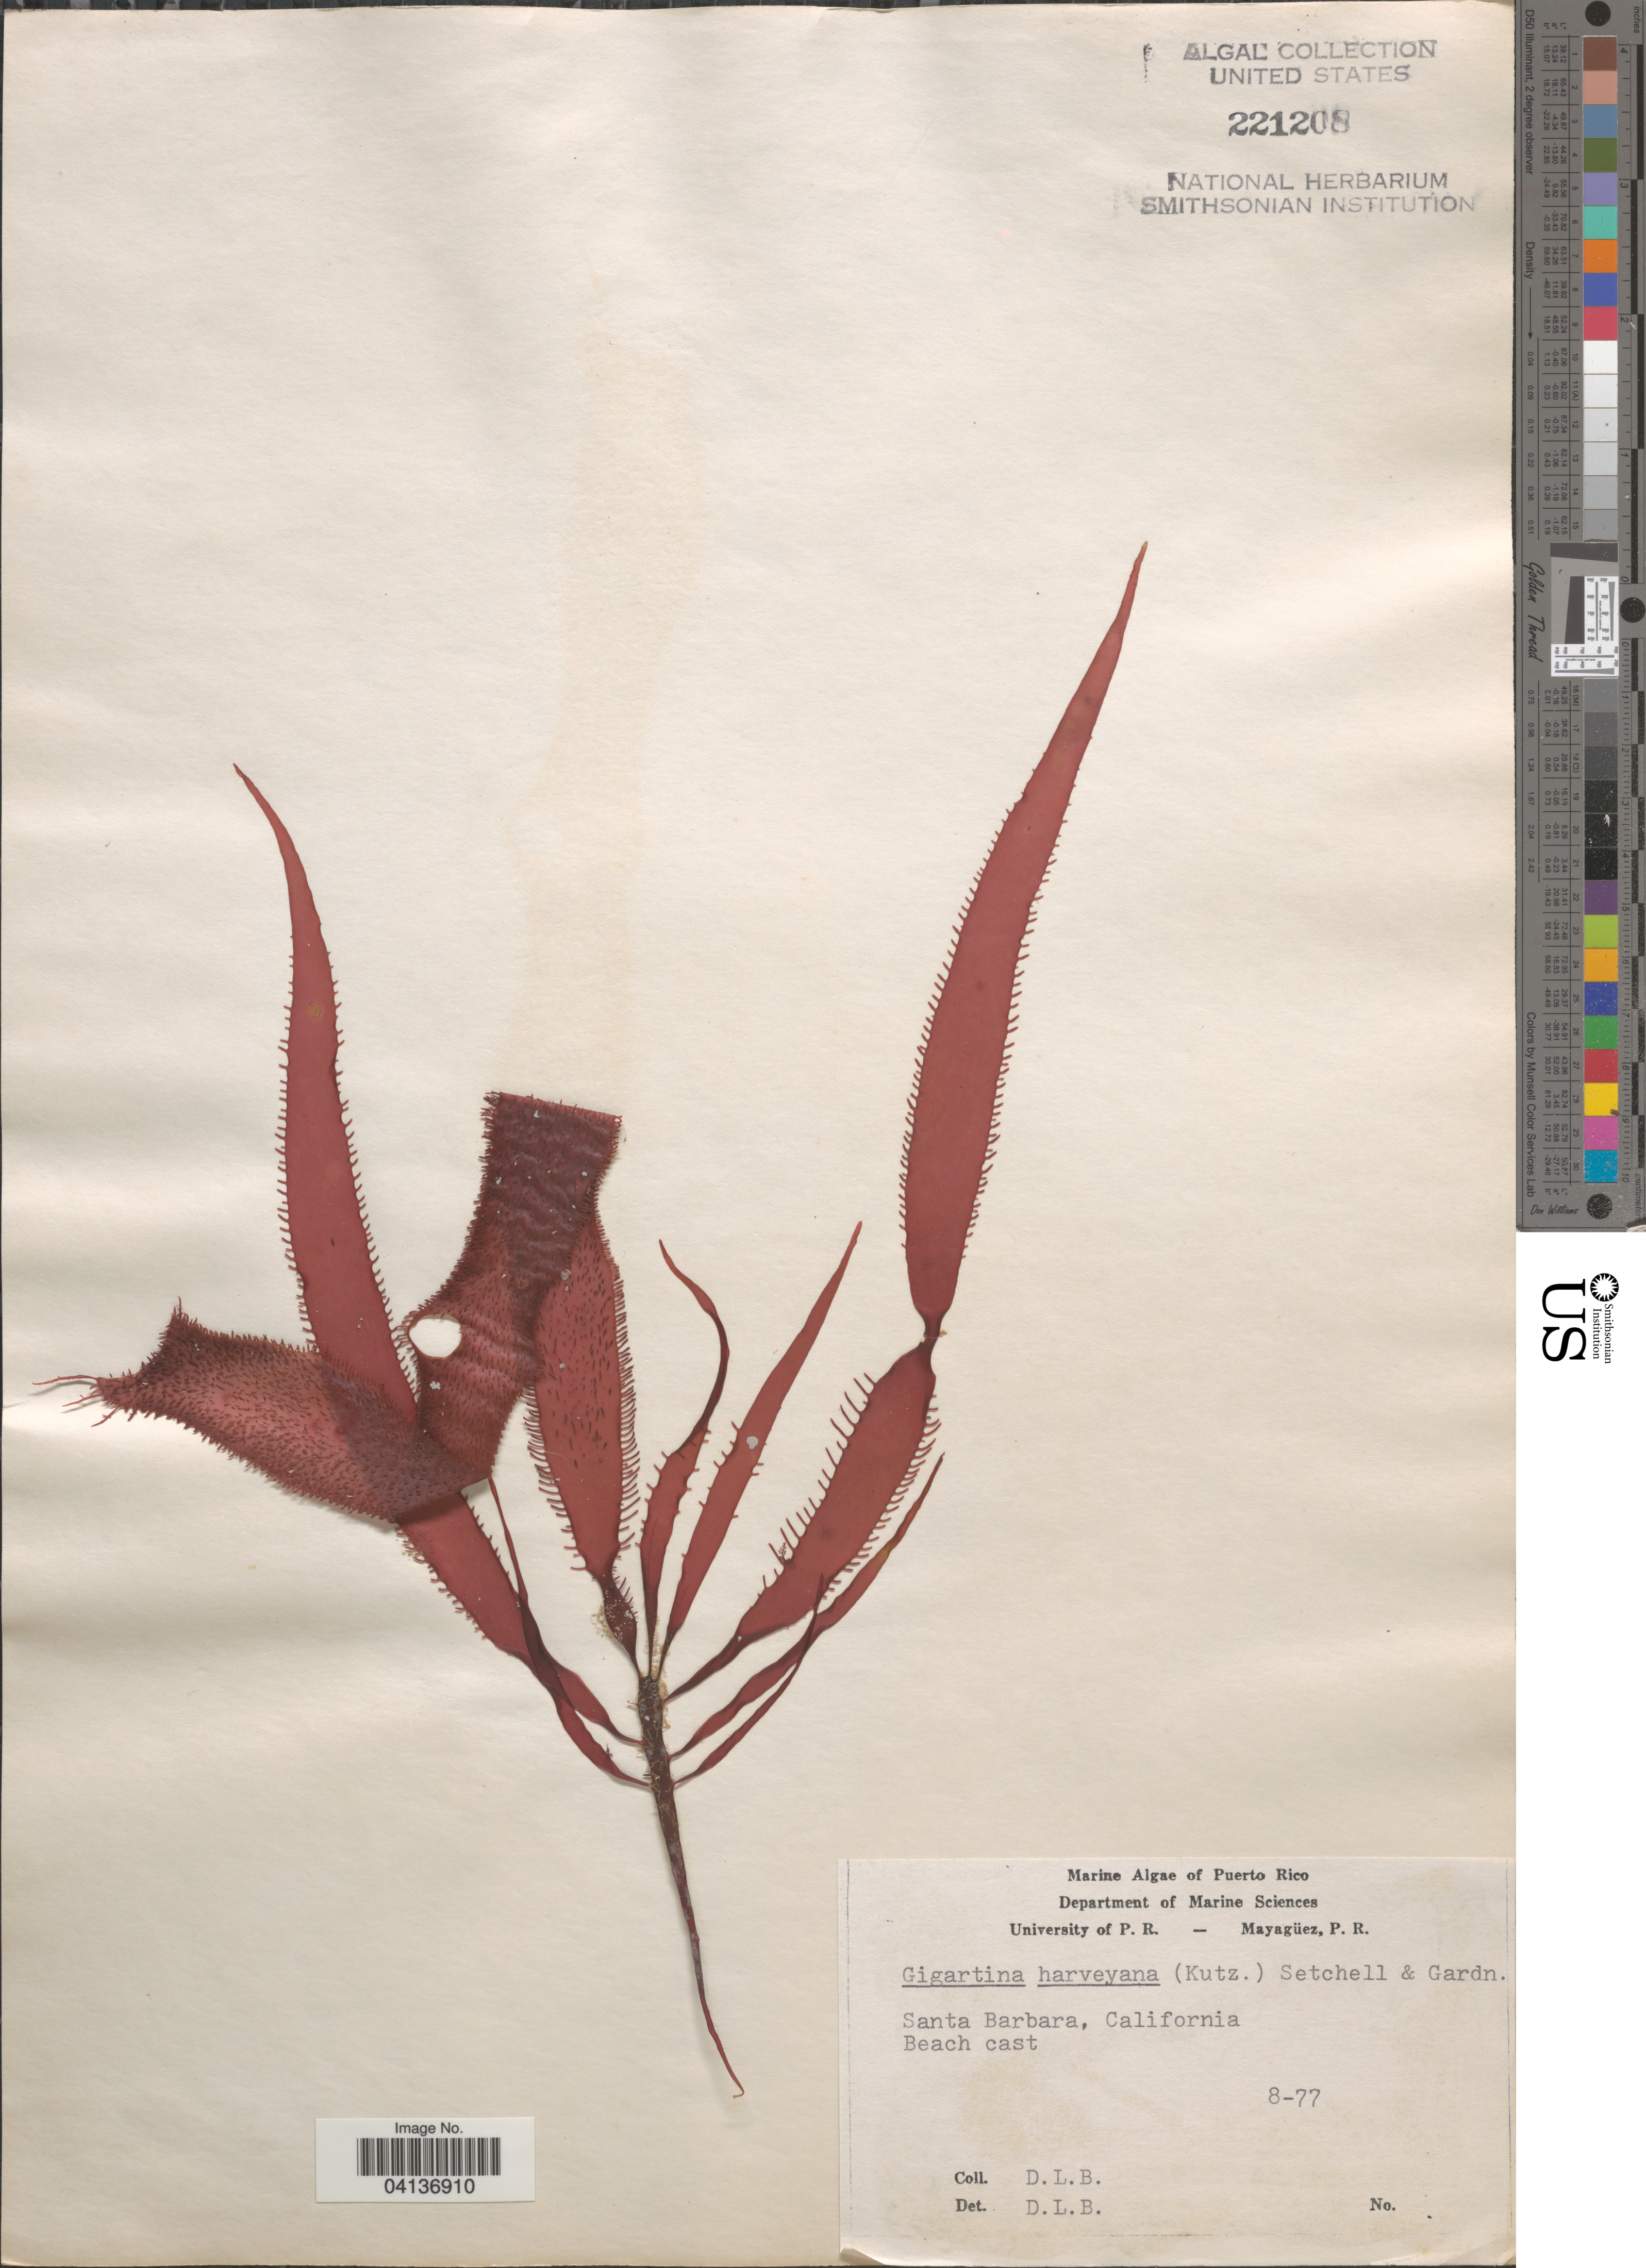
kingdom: Plantae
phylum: Rhodophyta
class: Florideophyceae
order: Gigartinales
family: Gigartinaceae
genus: Chondracanthus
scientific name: Chondracanthus harveyanus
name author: (Kütz.) Guiry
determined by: Algae name updating Project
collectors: D. L. B.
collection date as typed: Transcribed d/m/y: /8/77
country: United States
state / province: California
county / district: Santa Barbara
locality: Santa Barbara. Beach cast.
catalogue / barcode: US 221208